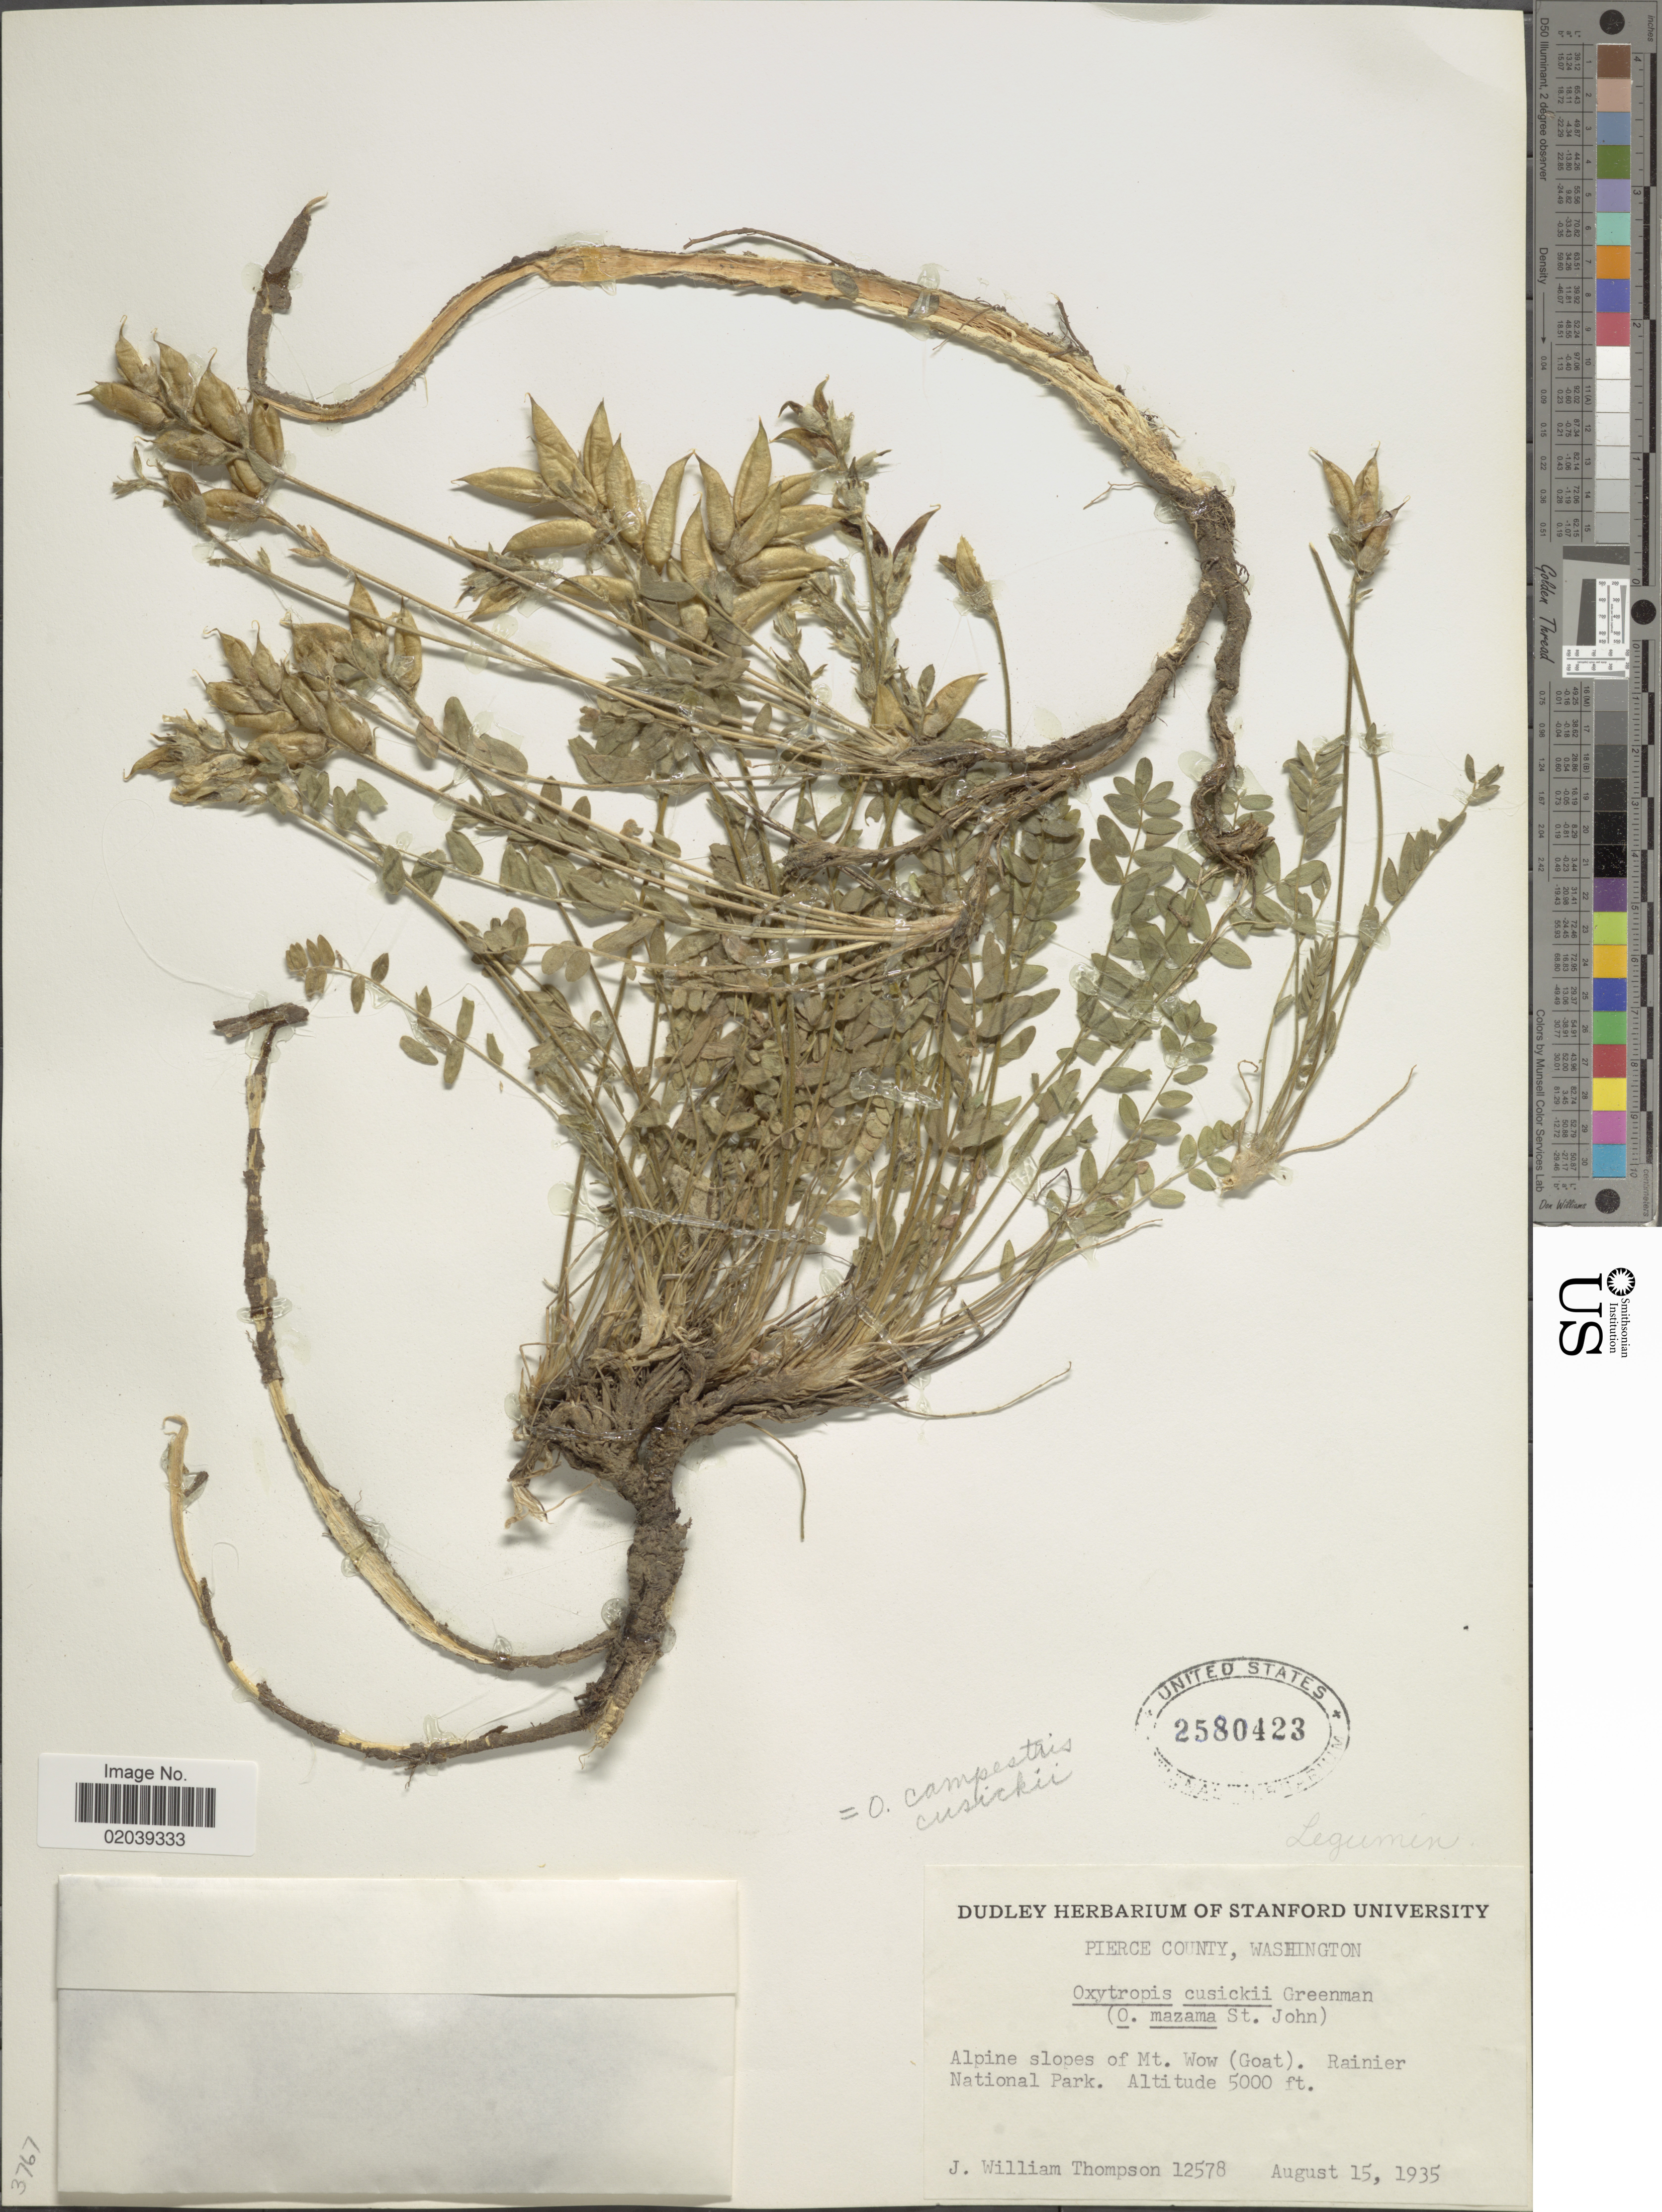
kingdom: Plantae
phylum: Tracheophyta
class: Magnoliopsida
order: Fabales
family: Fabaceae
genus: Oxytropis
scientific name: Oxytropis campestris var. cusickii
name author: (Greenm.) Barneby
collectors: J. W. Thompson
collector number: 12578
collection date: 1935-08-15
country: United States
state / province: Washington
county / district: Pierce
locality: Pierce County. Alpine slopes of Mt. Wow (Goat). Rainier National Park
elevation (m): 1524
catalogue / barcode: US 2580423